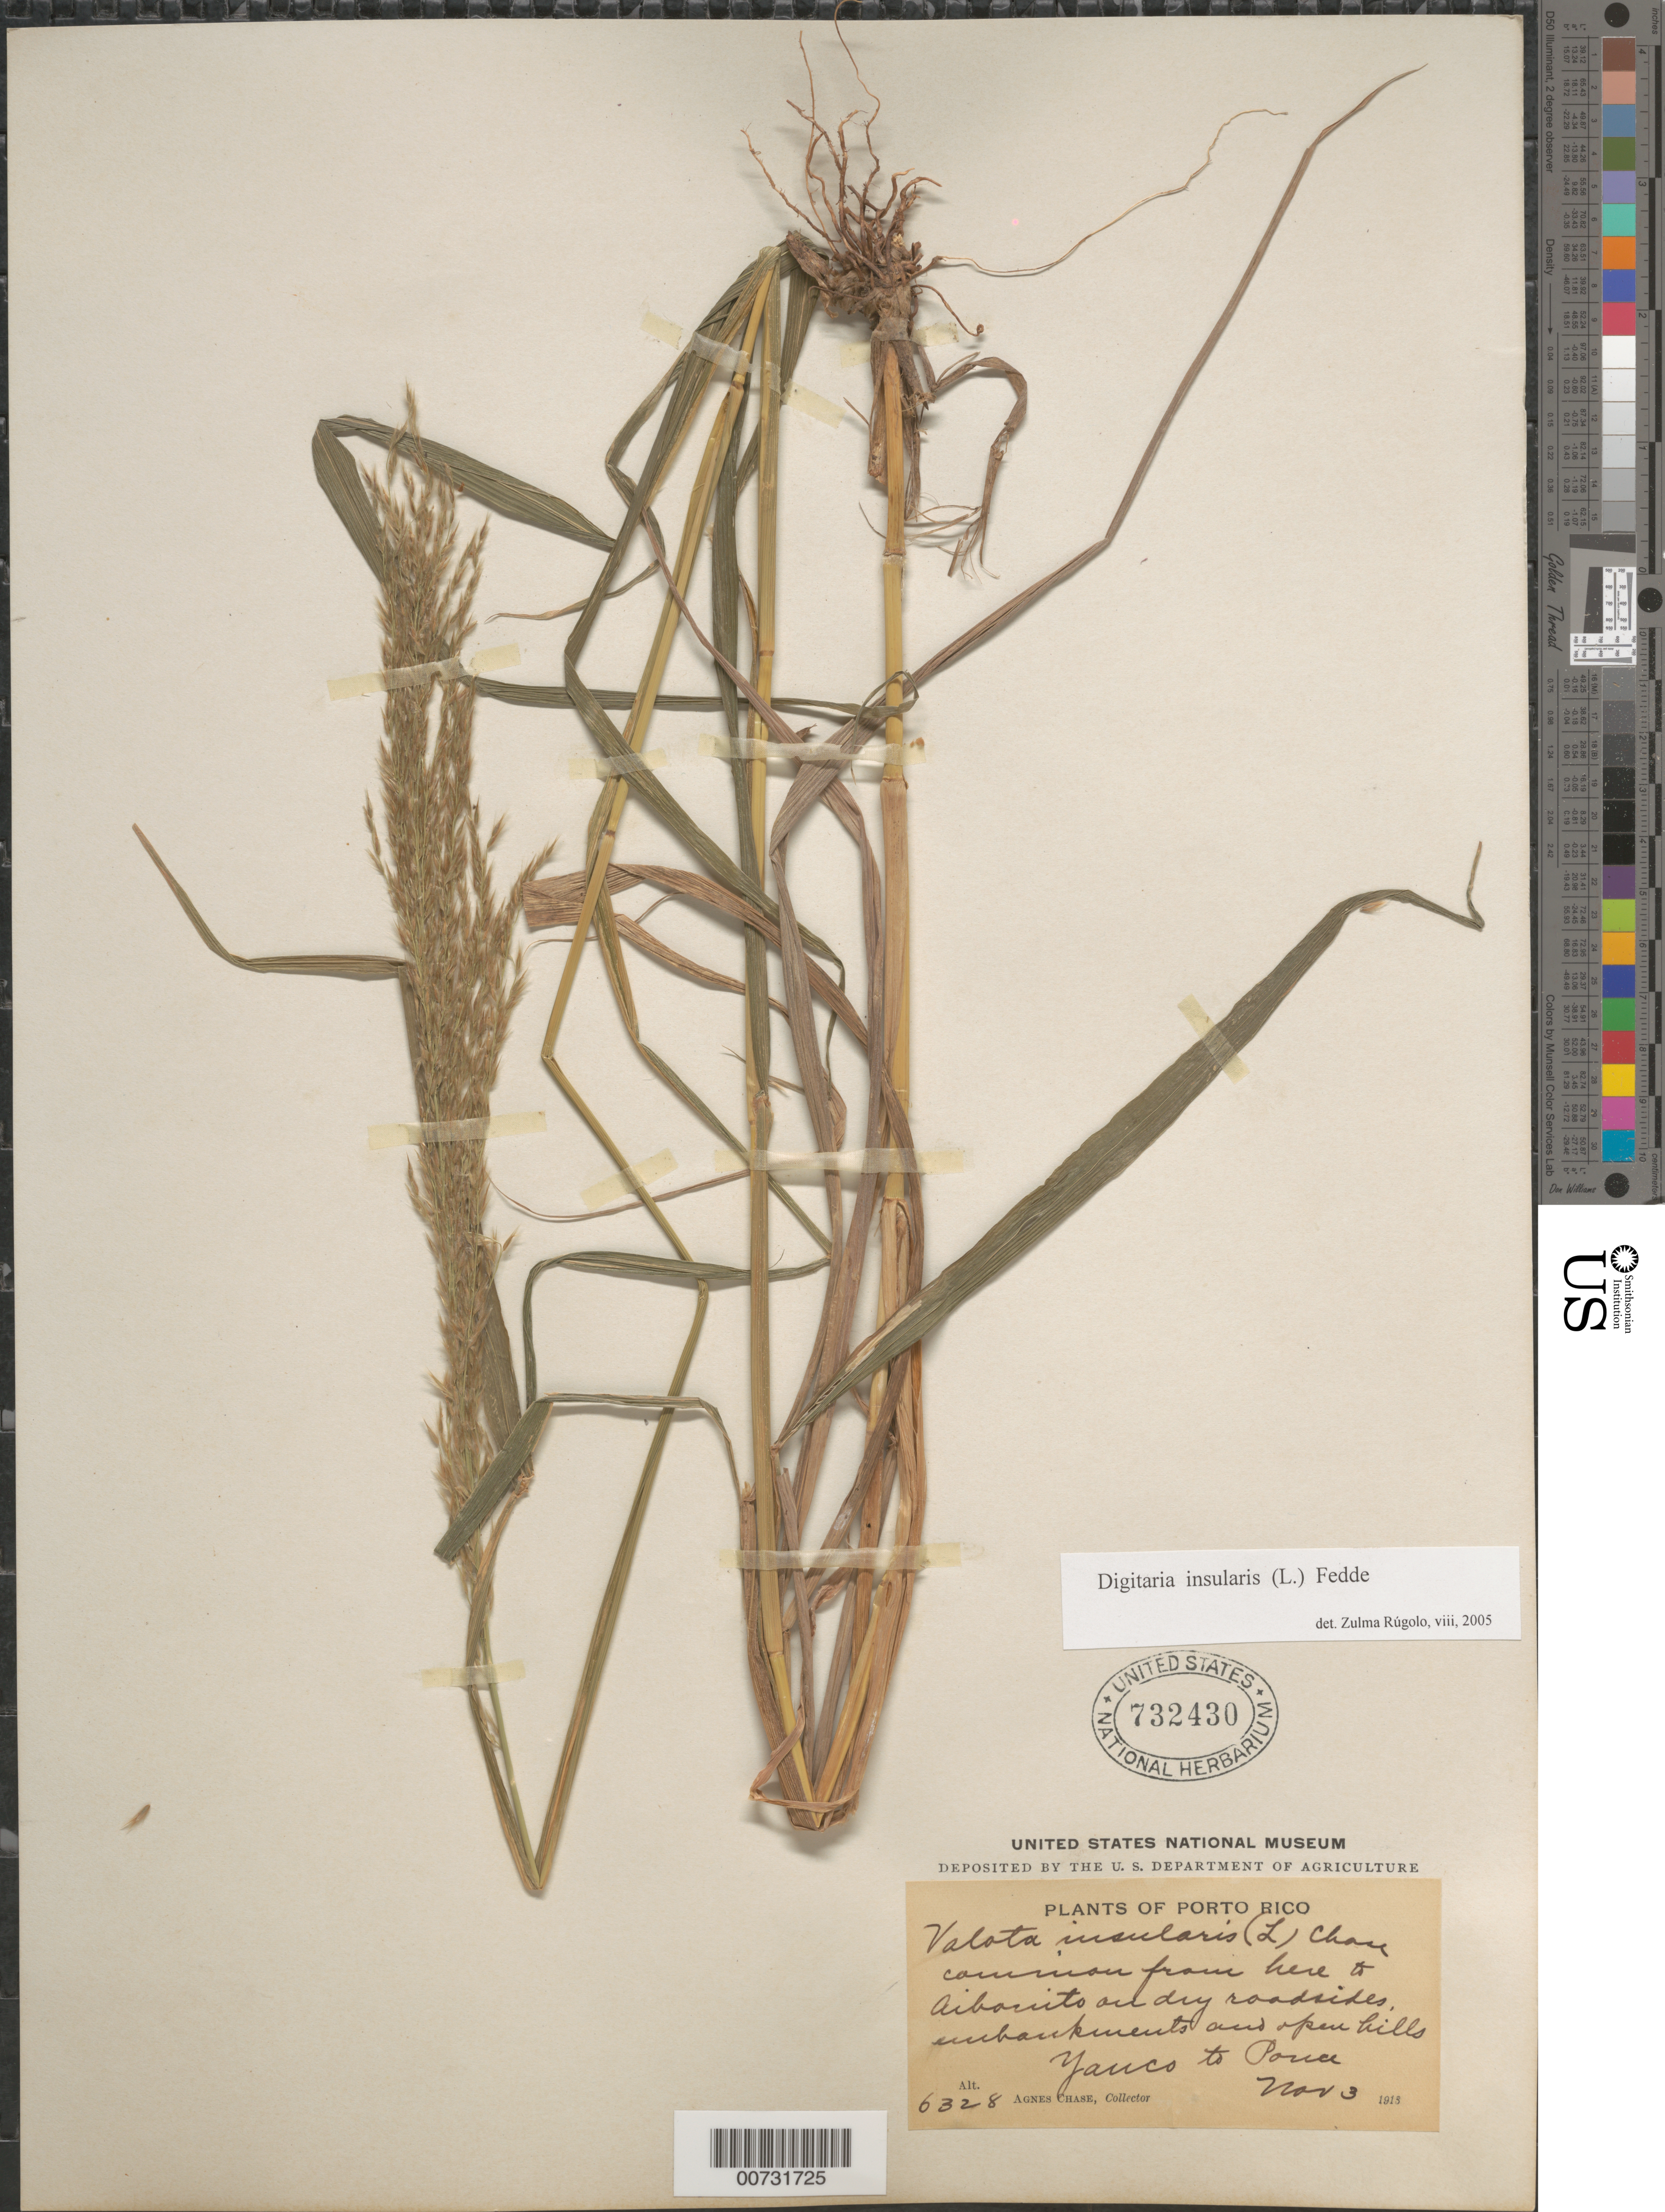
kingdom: Plantae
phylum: Tracheophyta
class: Liliopsida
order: Poales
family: Poaceae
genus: Digitaria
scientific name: Digitaria insularis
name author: (L.) Mez ex Ekman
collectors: A. Chase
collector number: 6328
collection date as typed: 03 Nov 1913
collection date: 1913-11-03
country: Puerto Rico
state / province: Yauco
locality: Yauco & Ponce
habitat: On dry roadside embankments and open hills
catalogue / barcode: US 732430